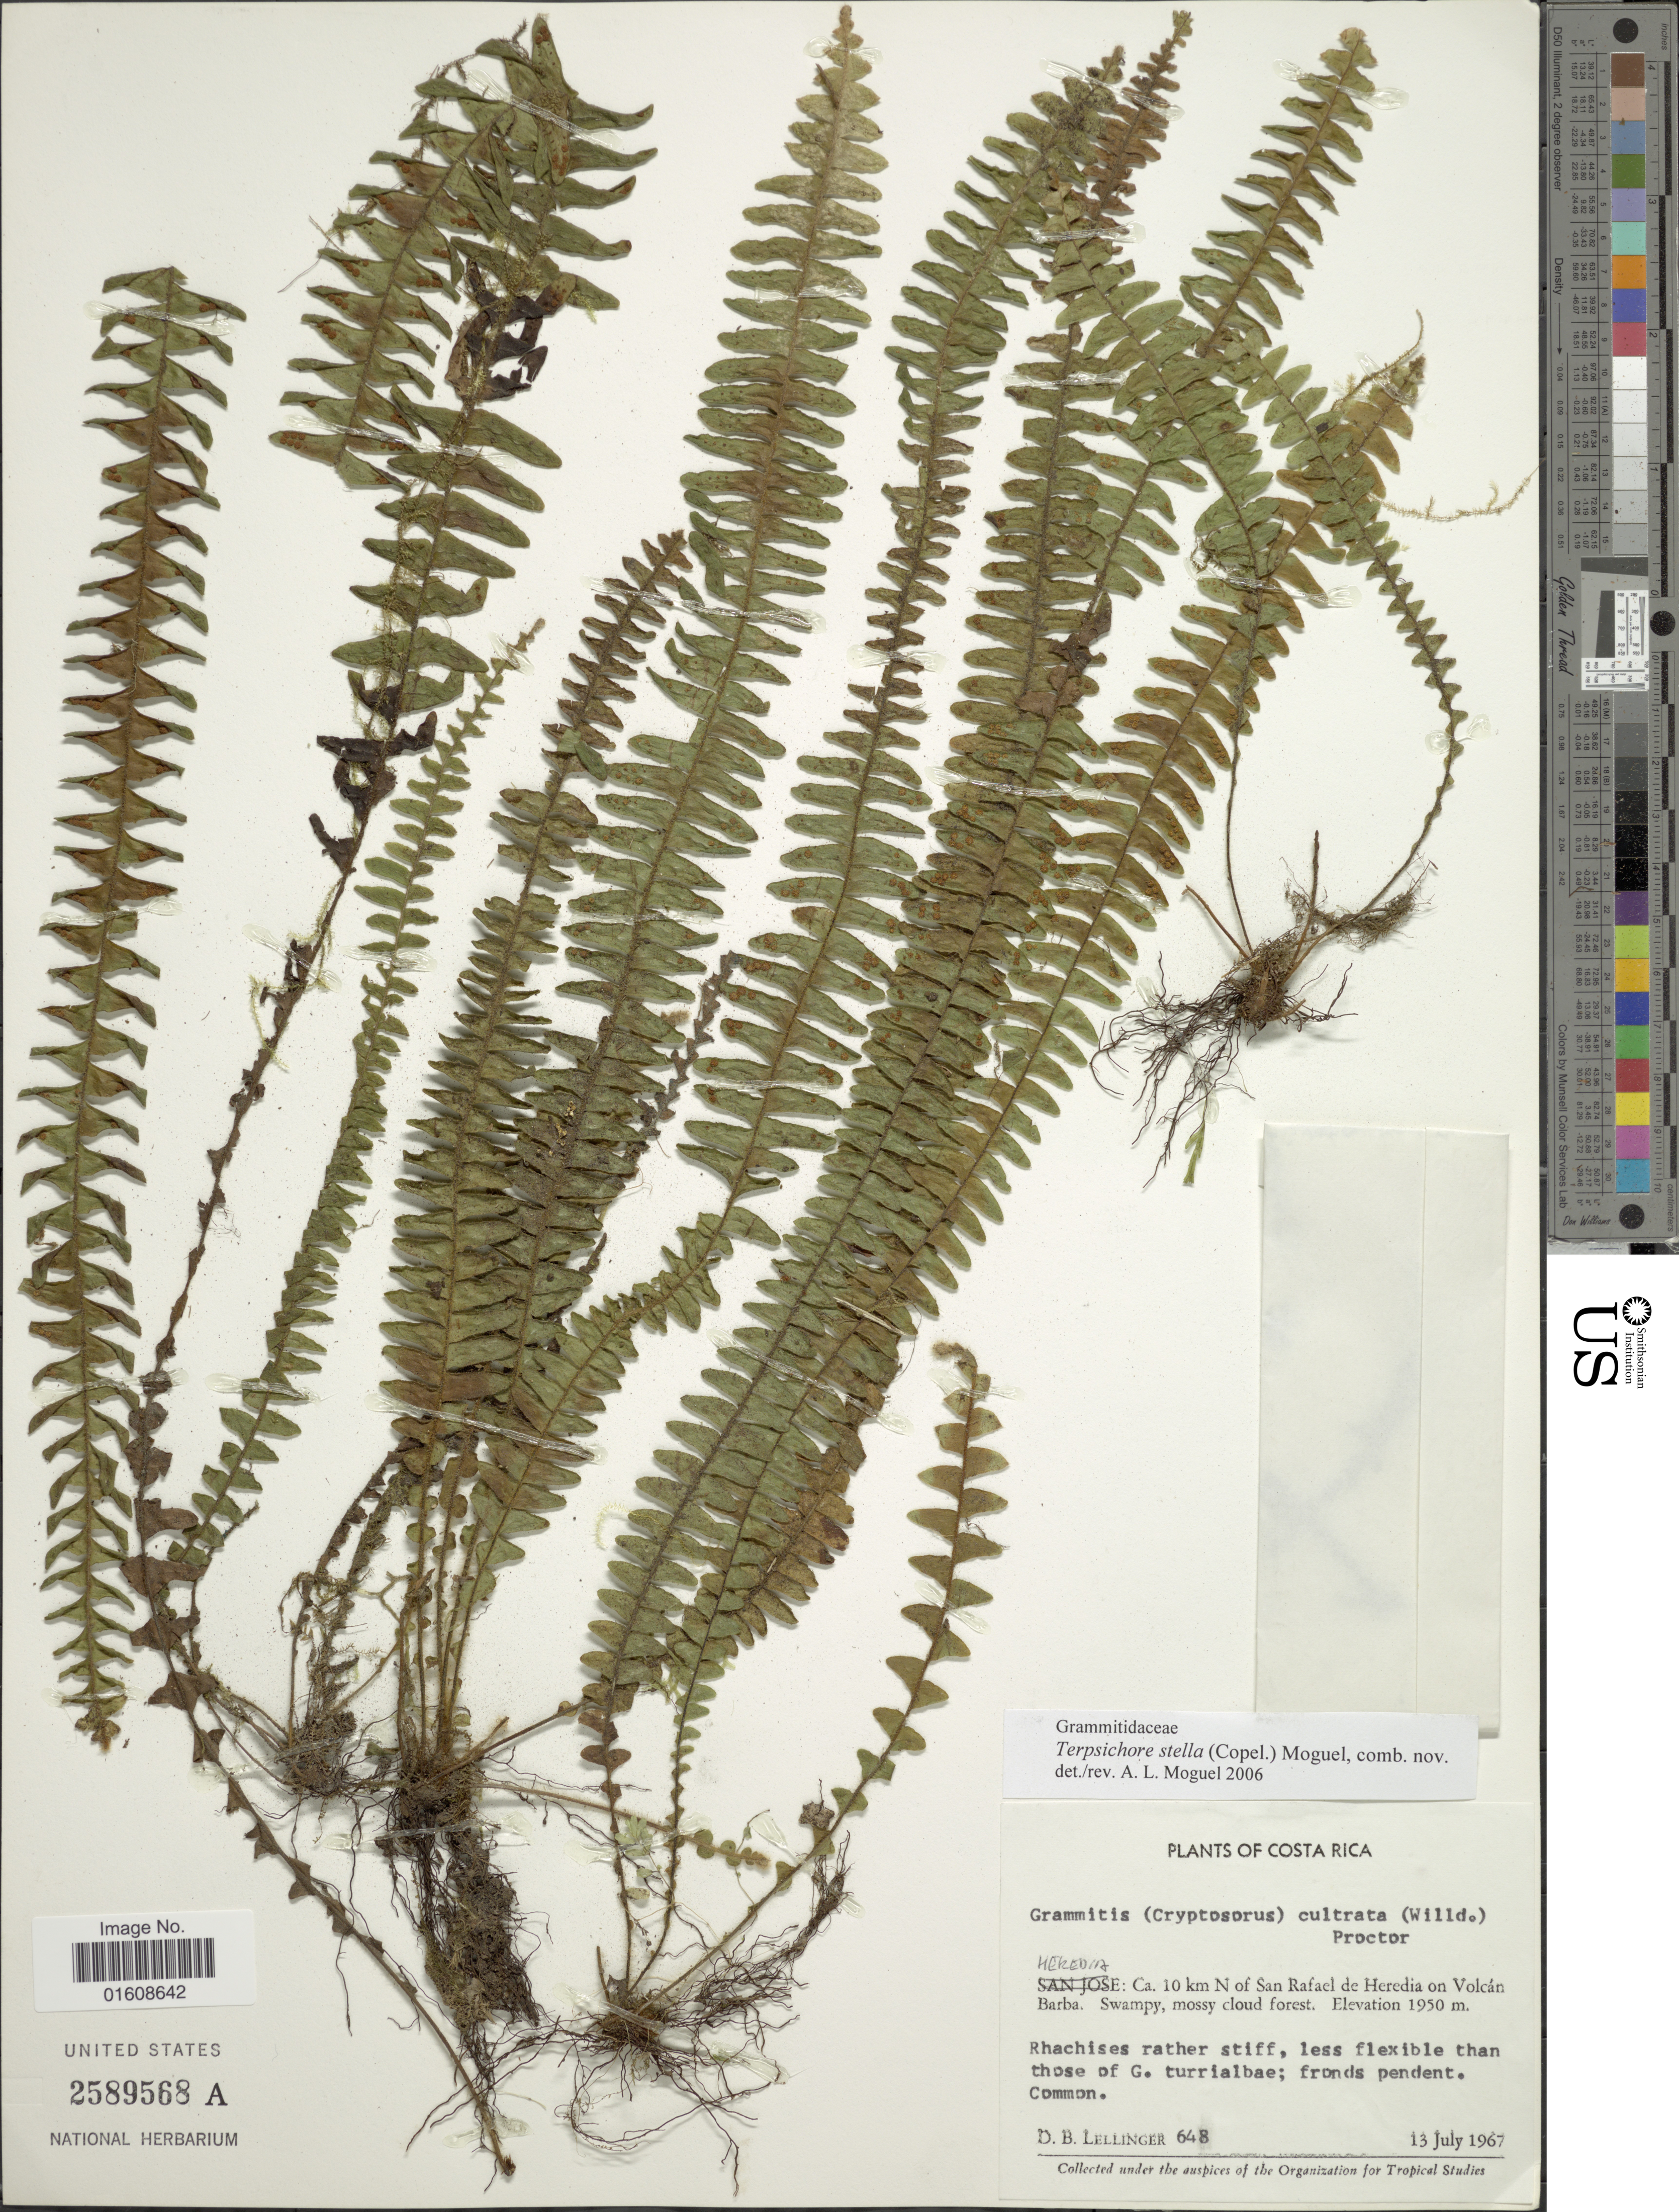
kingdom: Plantae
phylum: Tracheophyta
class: Polypodiopsida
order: Polypodiales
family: Polypodiaceae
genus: Alansmia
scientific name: Alansmia stella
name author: (Copel.) Moguel & M. Kessler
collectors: D. B. Lellinger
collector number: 648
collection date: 1967-07-13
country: Costa Rica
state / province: Heredia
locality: Ca. 10 km N of San Rafael de Heredia on Volcán Barba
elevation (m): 1950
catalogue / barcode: US 2589568A